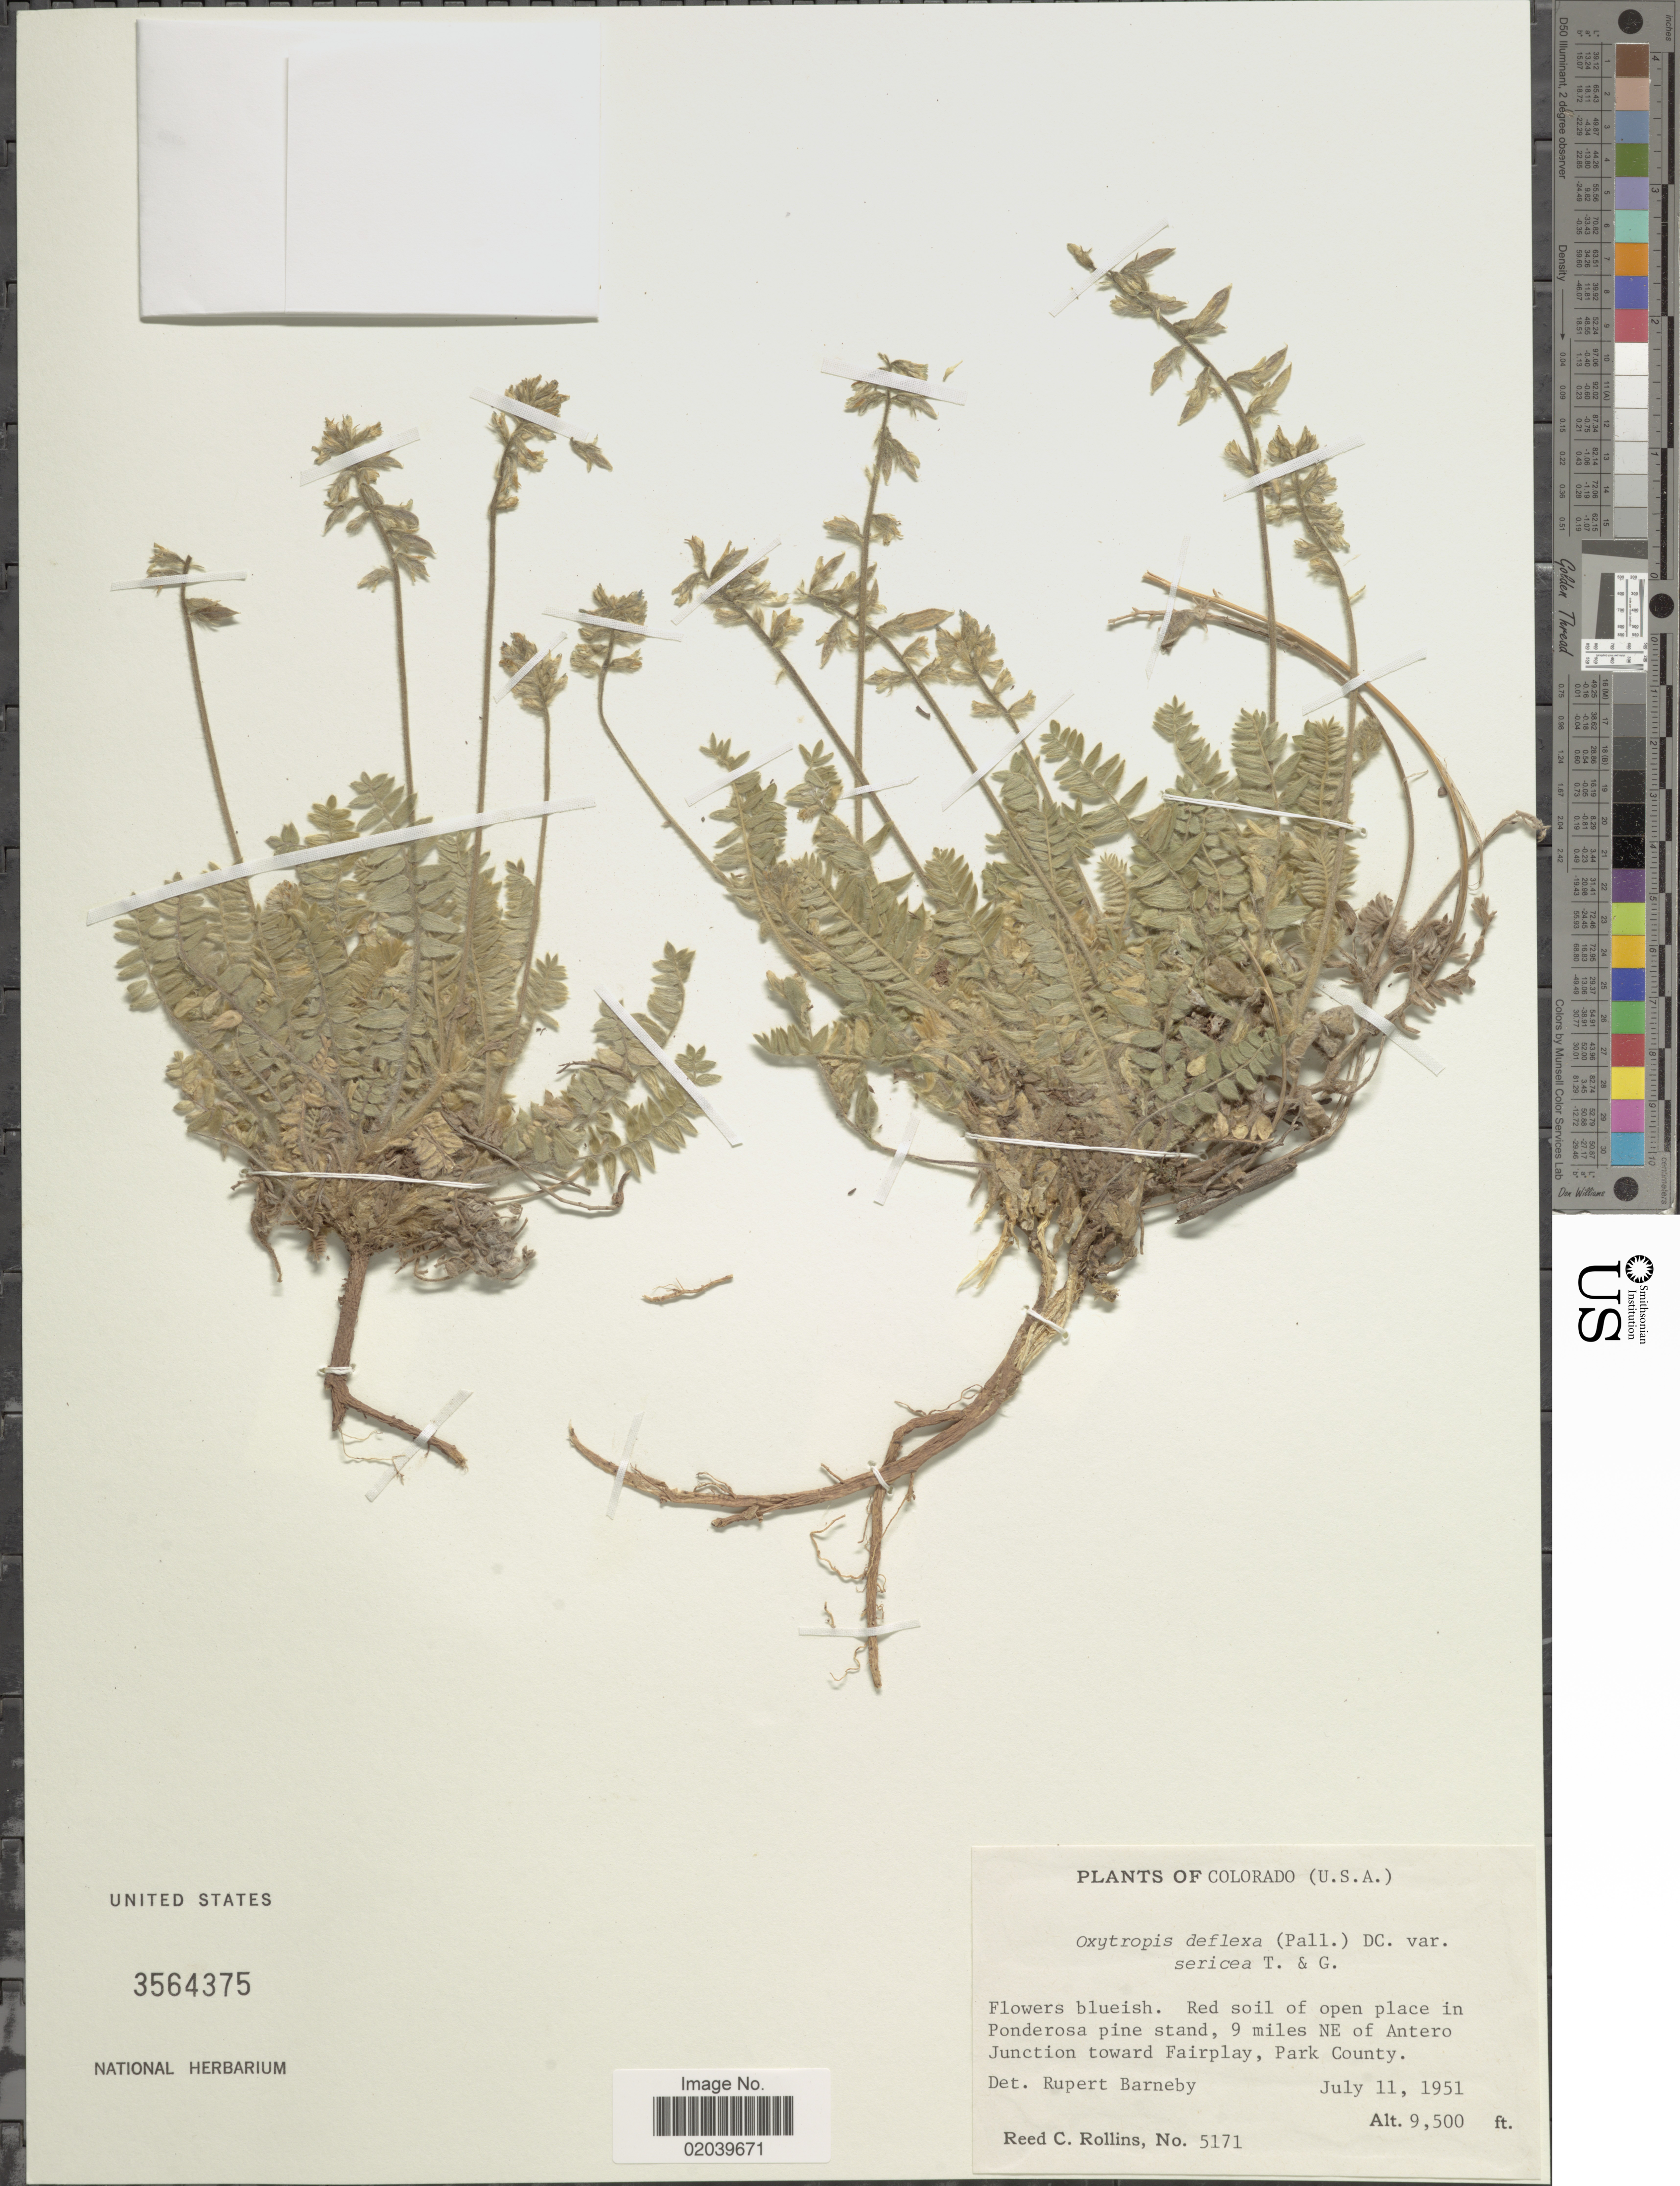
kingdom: Plantae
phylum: Tracheophyta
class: Magnoliopsida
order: Fabales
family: Fabaceae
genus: Oxytropis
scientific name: Oxytropis deflexa var. sericea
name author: Torr. & A. Gray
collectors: R. C. Rollins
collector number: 5171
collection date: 1951-07-11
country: United States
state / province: Colorado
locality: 9 miles NE of Antero Junction toward Fairplay, Park County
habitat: red soil of open place in ponderosa pine stand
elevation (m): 2896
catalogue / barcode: US 3564375